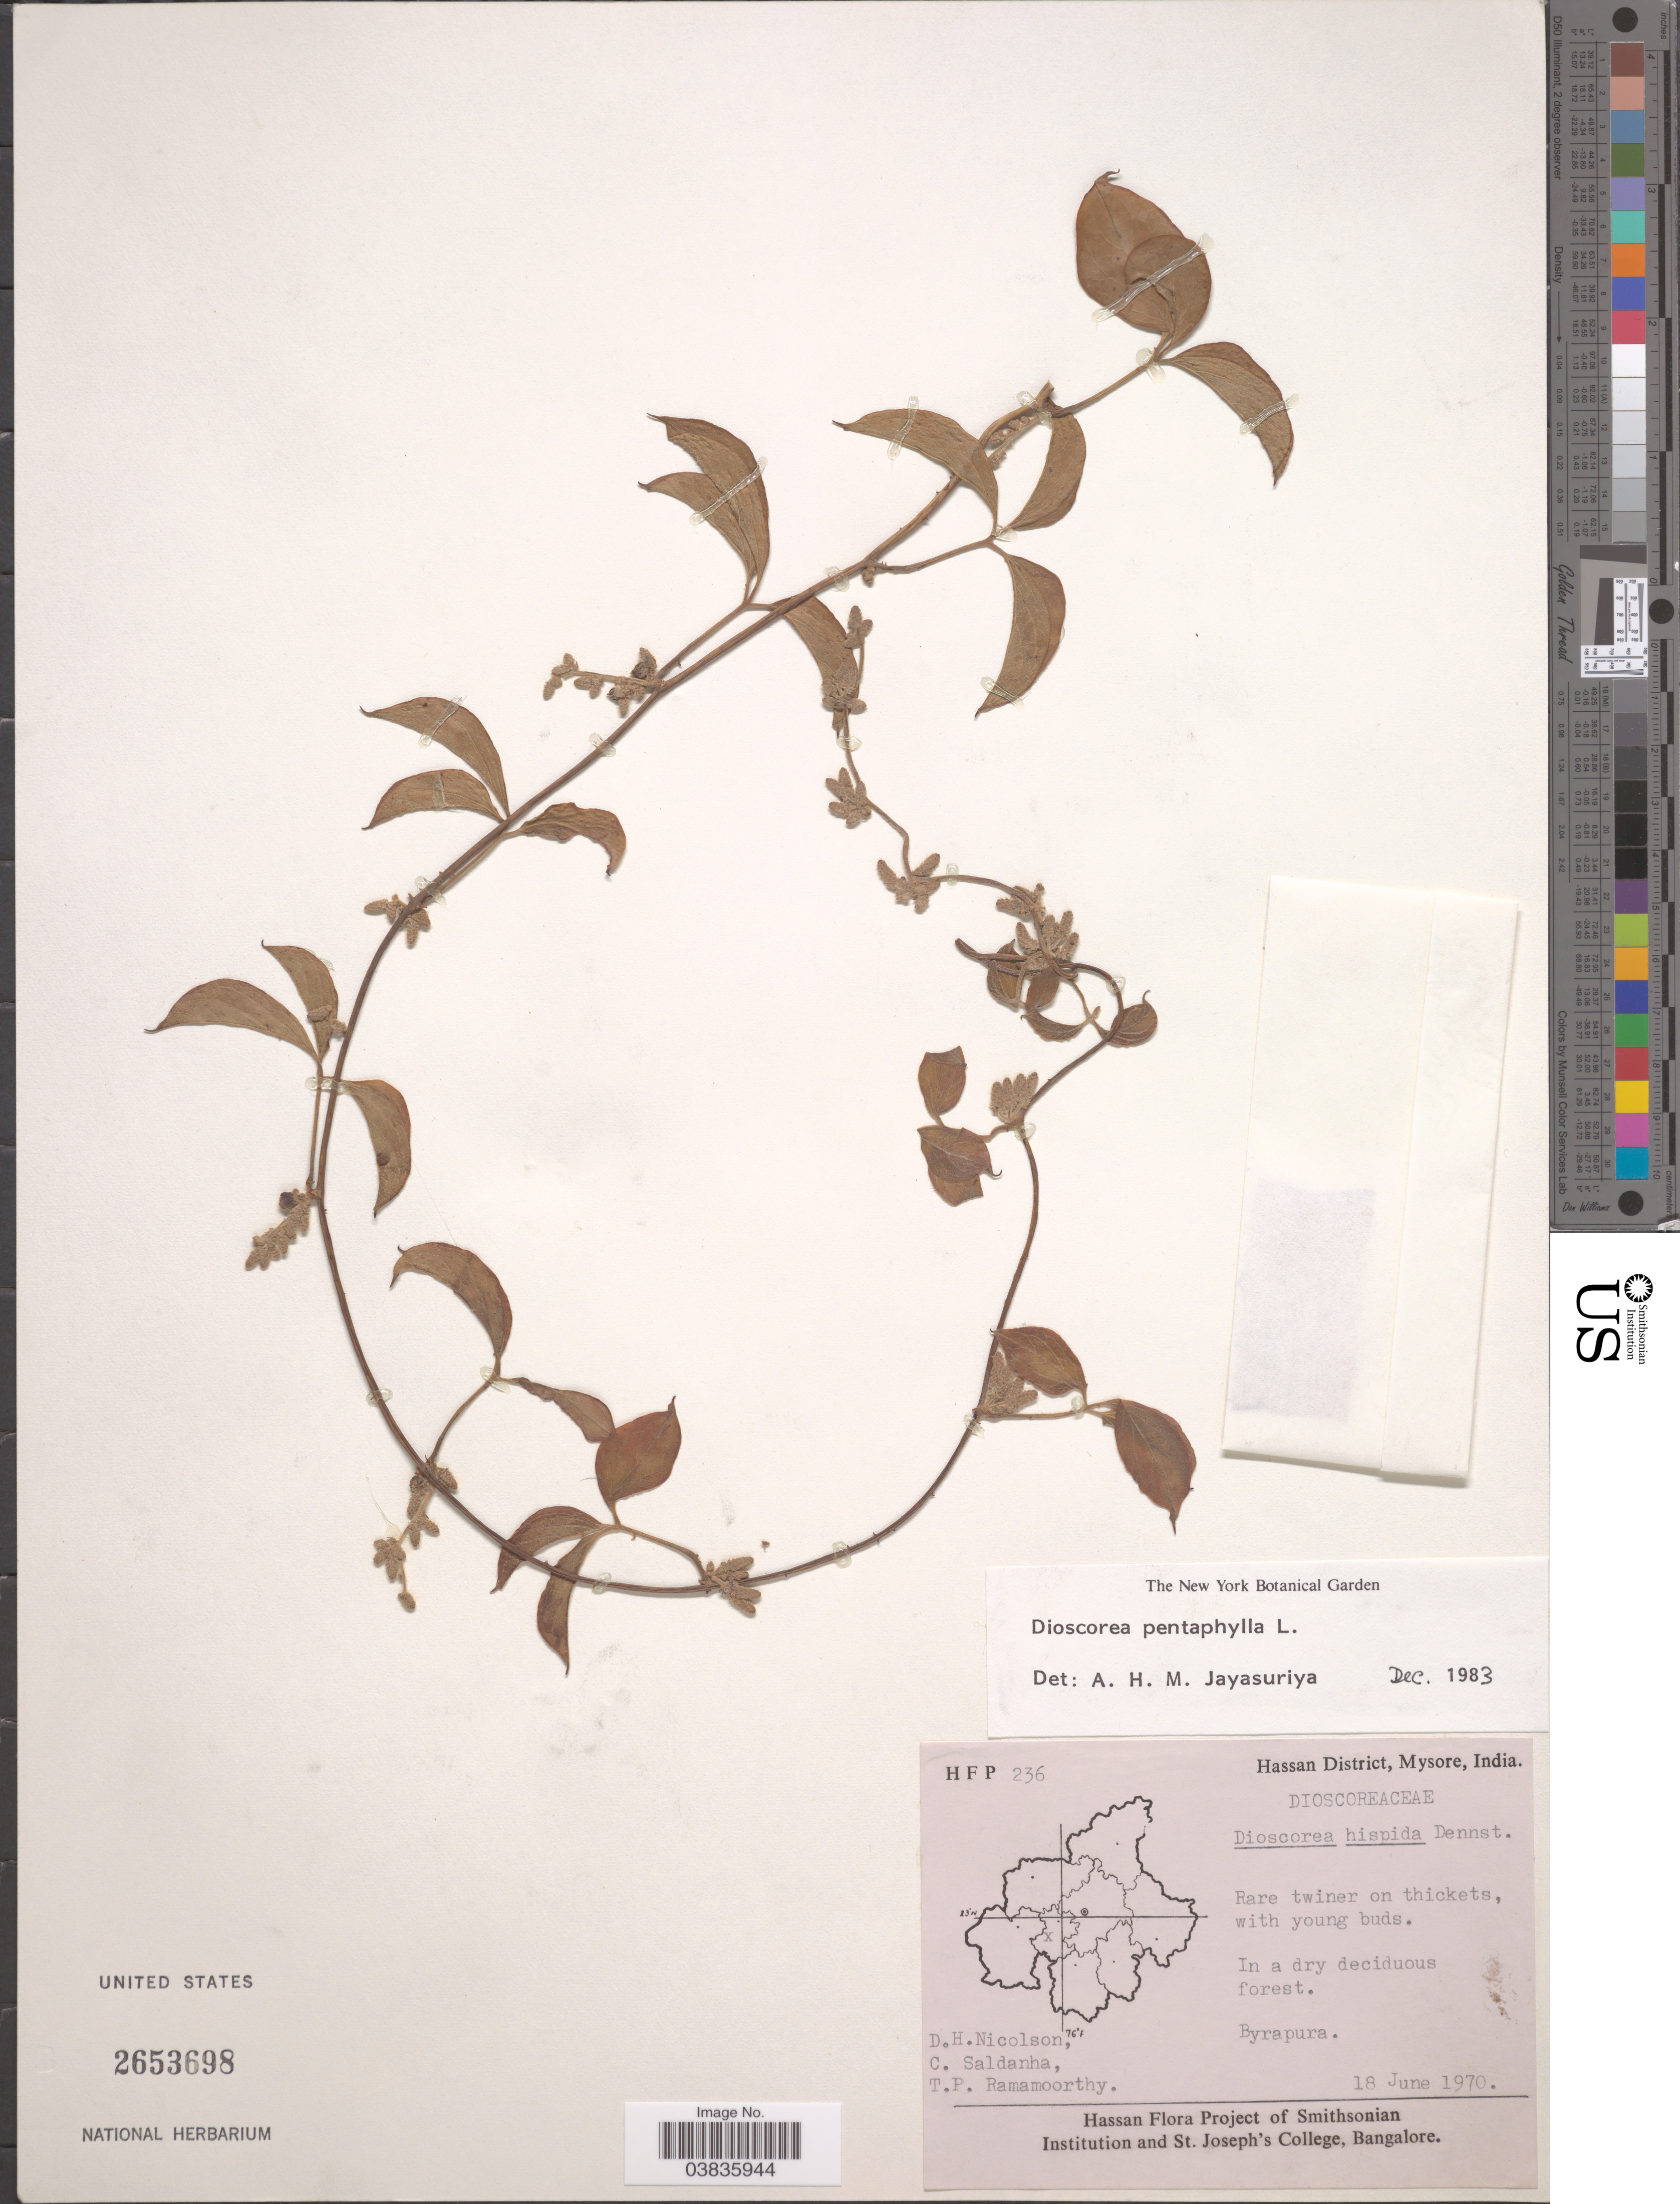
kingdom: Plantae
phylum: Tracheophyta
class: Liliopsida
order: Dioscoreales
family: Dioscoreaceae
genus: Dioscorea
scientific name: Dioscorea pentaphylla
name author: L.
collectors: D. H. Nicolson & C. Saldanha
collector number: HFP 236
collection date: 1970-06-18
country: India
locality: Hassan District, Mysore. Byrapura.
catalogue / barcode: US 2653698